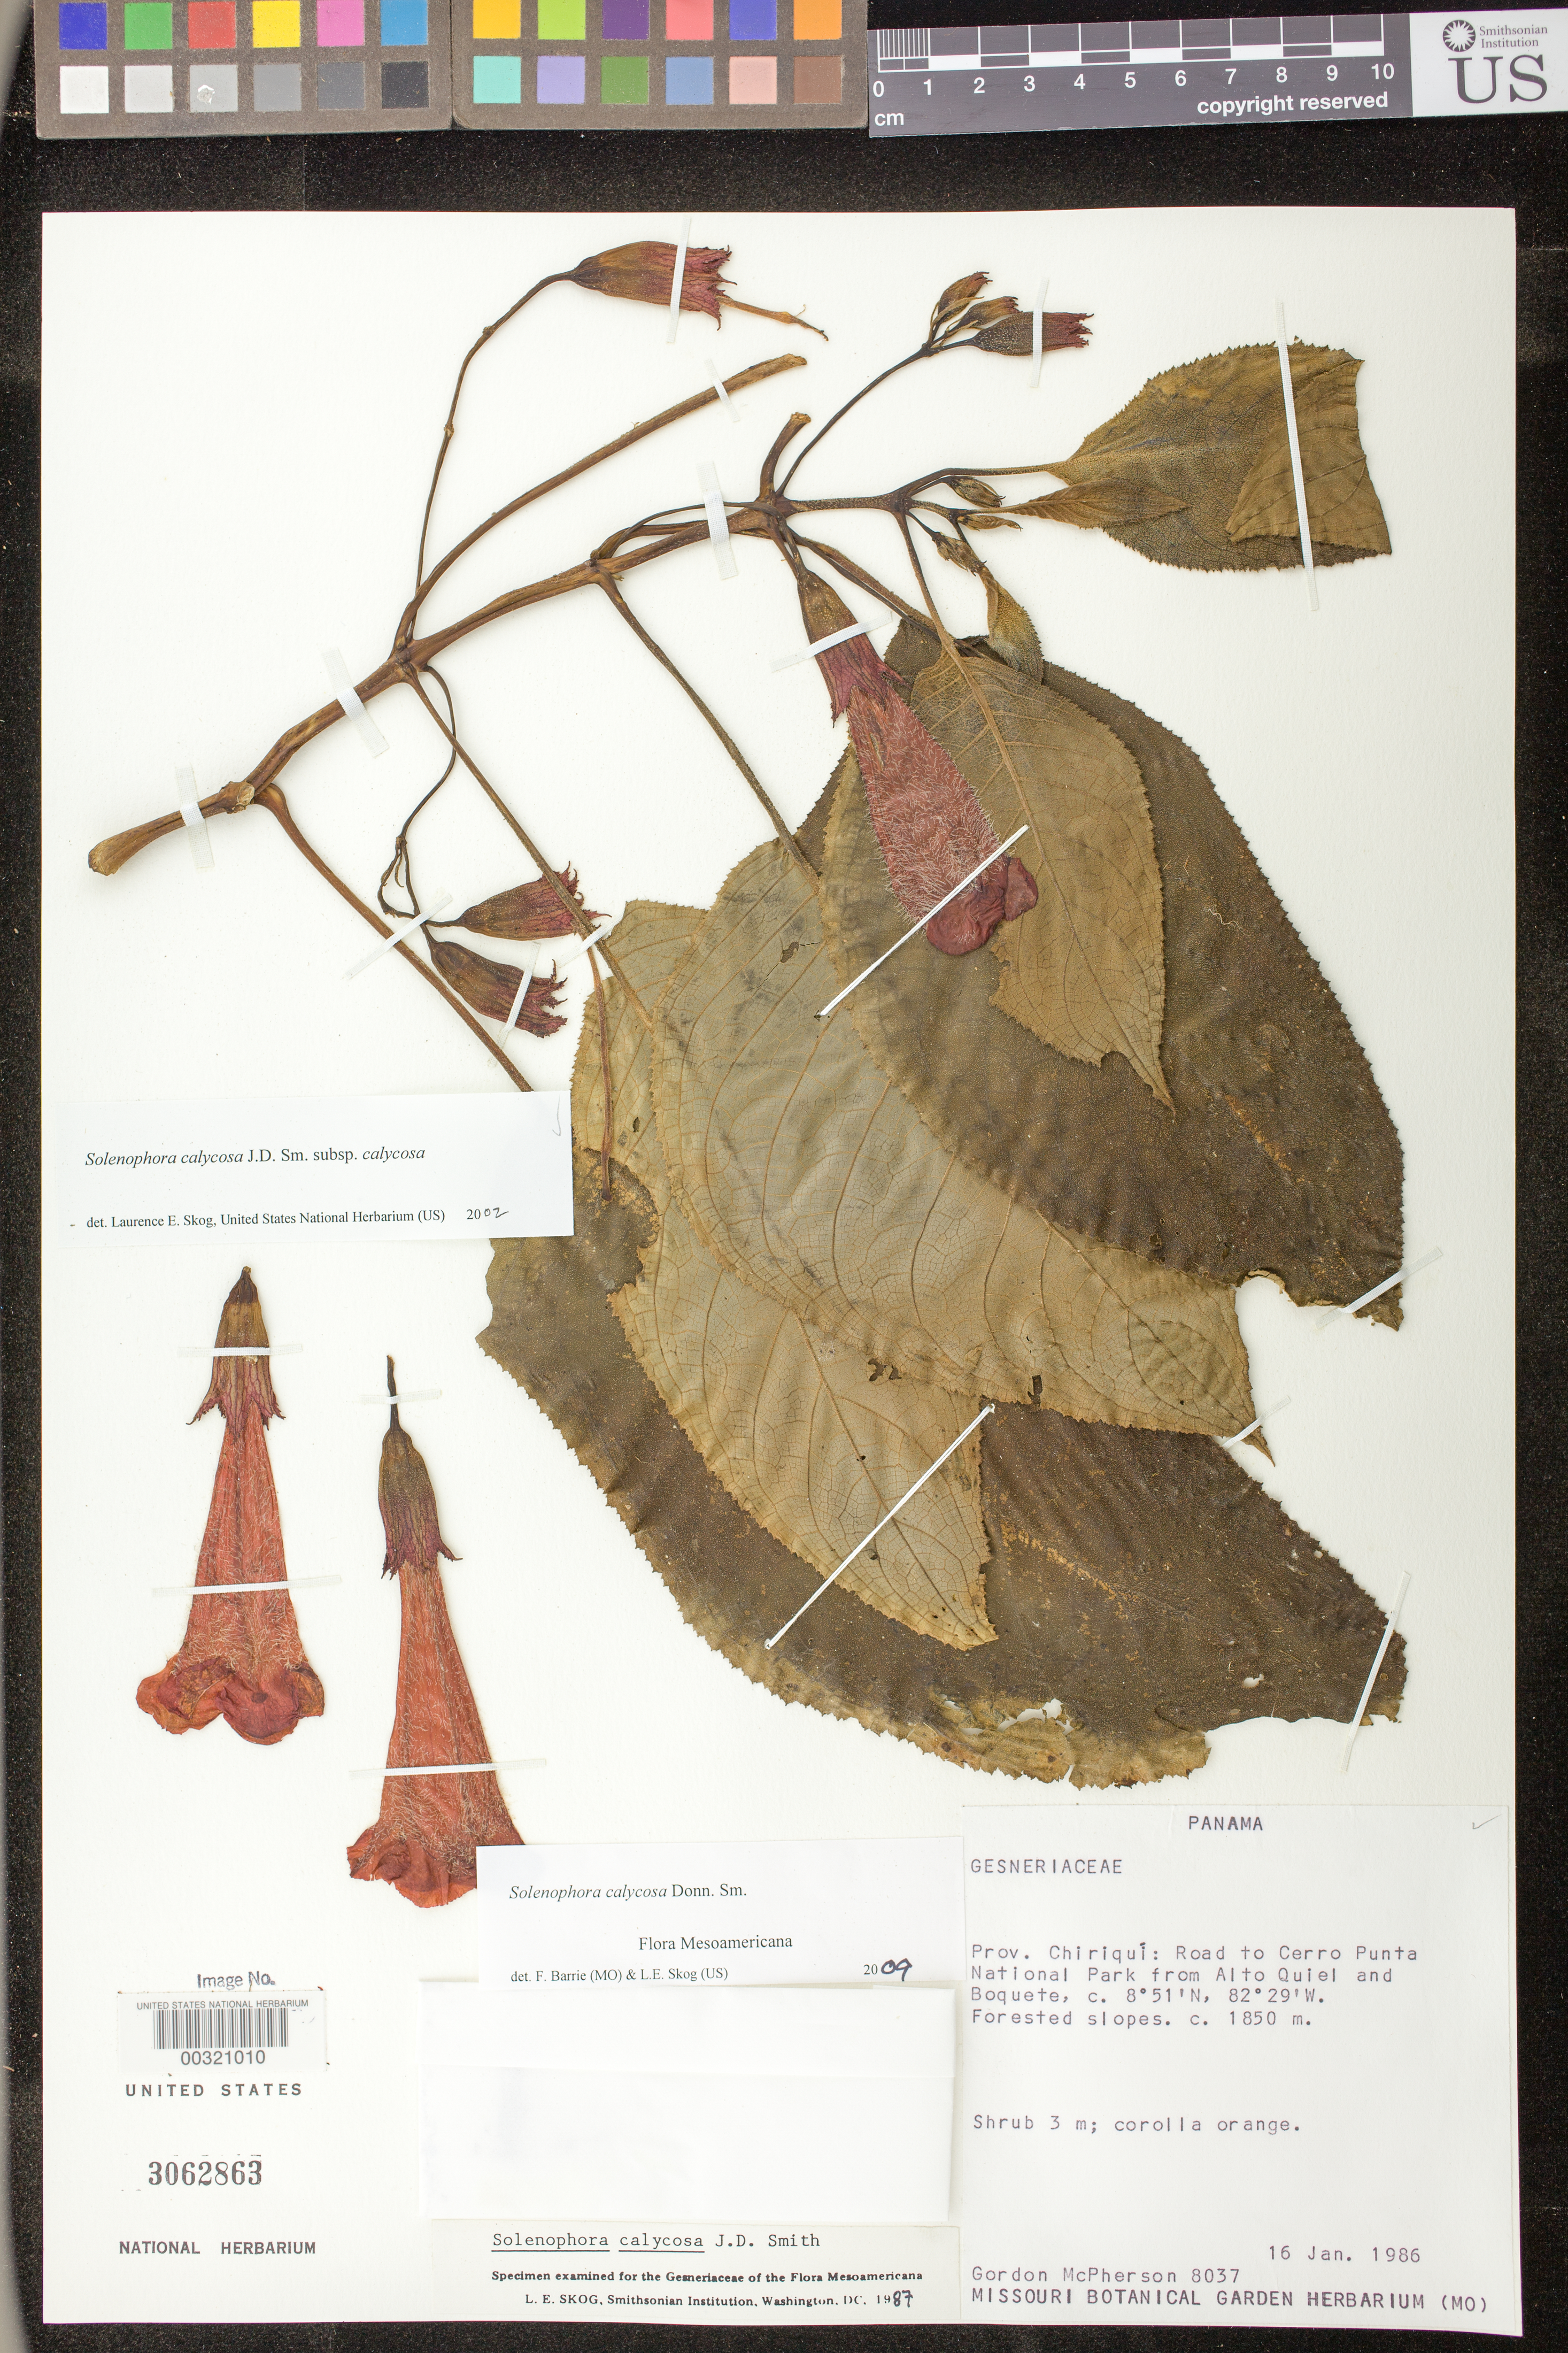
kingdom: Plantae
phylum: Tracheophyta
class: Magnoliopsida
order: Lamiales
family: Gesneriaceae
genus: Solenophora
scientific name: Solenophora calycosa Donn. Sm. subsp. calycosa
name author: (Donn. Sm.) Donn. Sm.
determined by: Skog, Laurence E.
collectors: G. D. McPherson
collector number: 8037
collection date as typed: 16 Jan 1986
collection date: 1986-01-16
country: Panama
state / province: Chiriquí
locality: Road to Cerro Punta National Park from Alto Quiel and Boquete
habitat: Forested slopes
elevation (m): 1850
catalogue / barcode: US 3062863